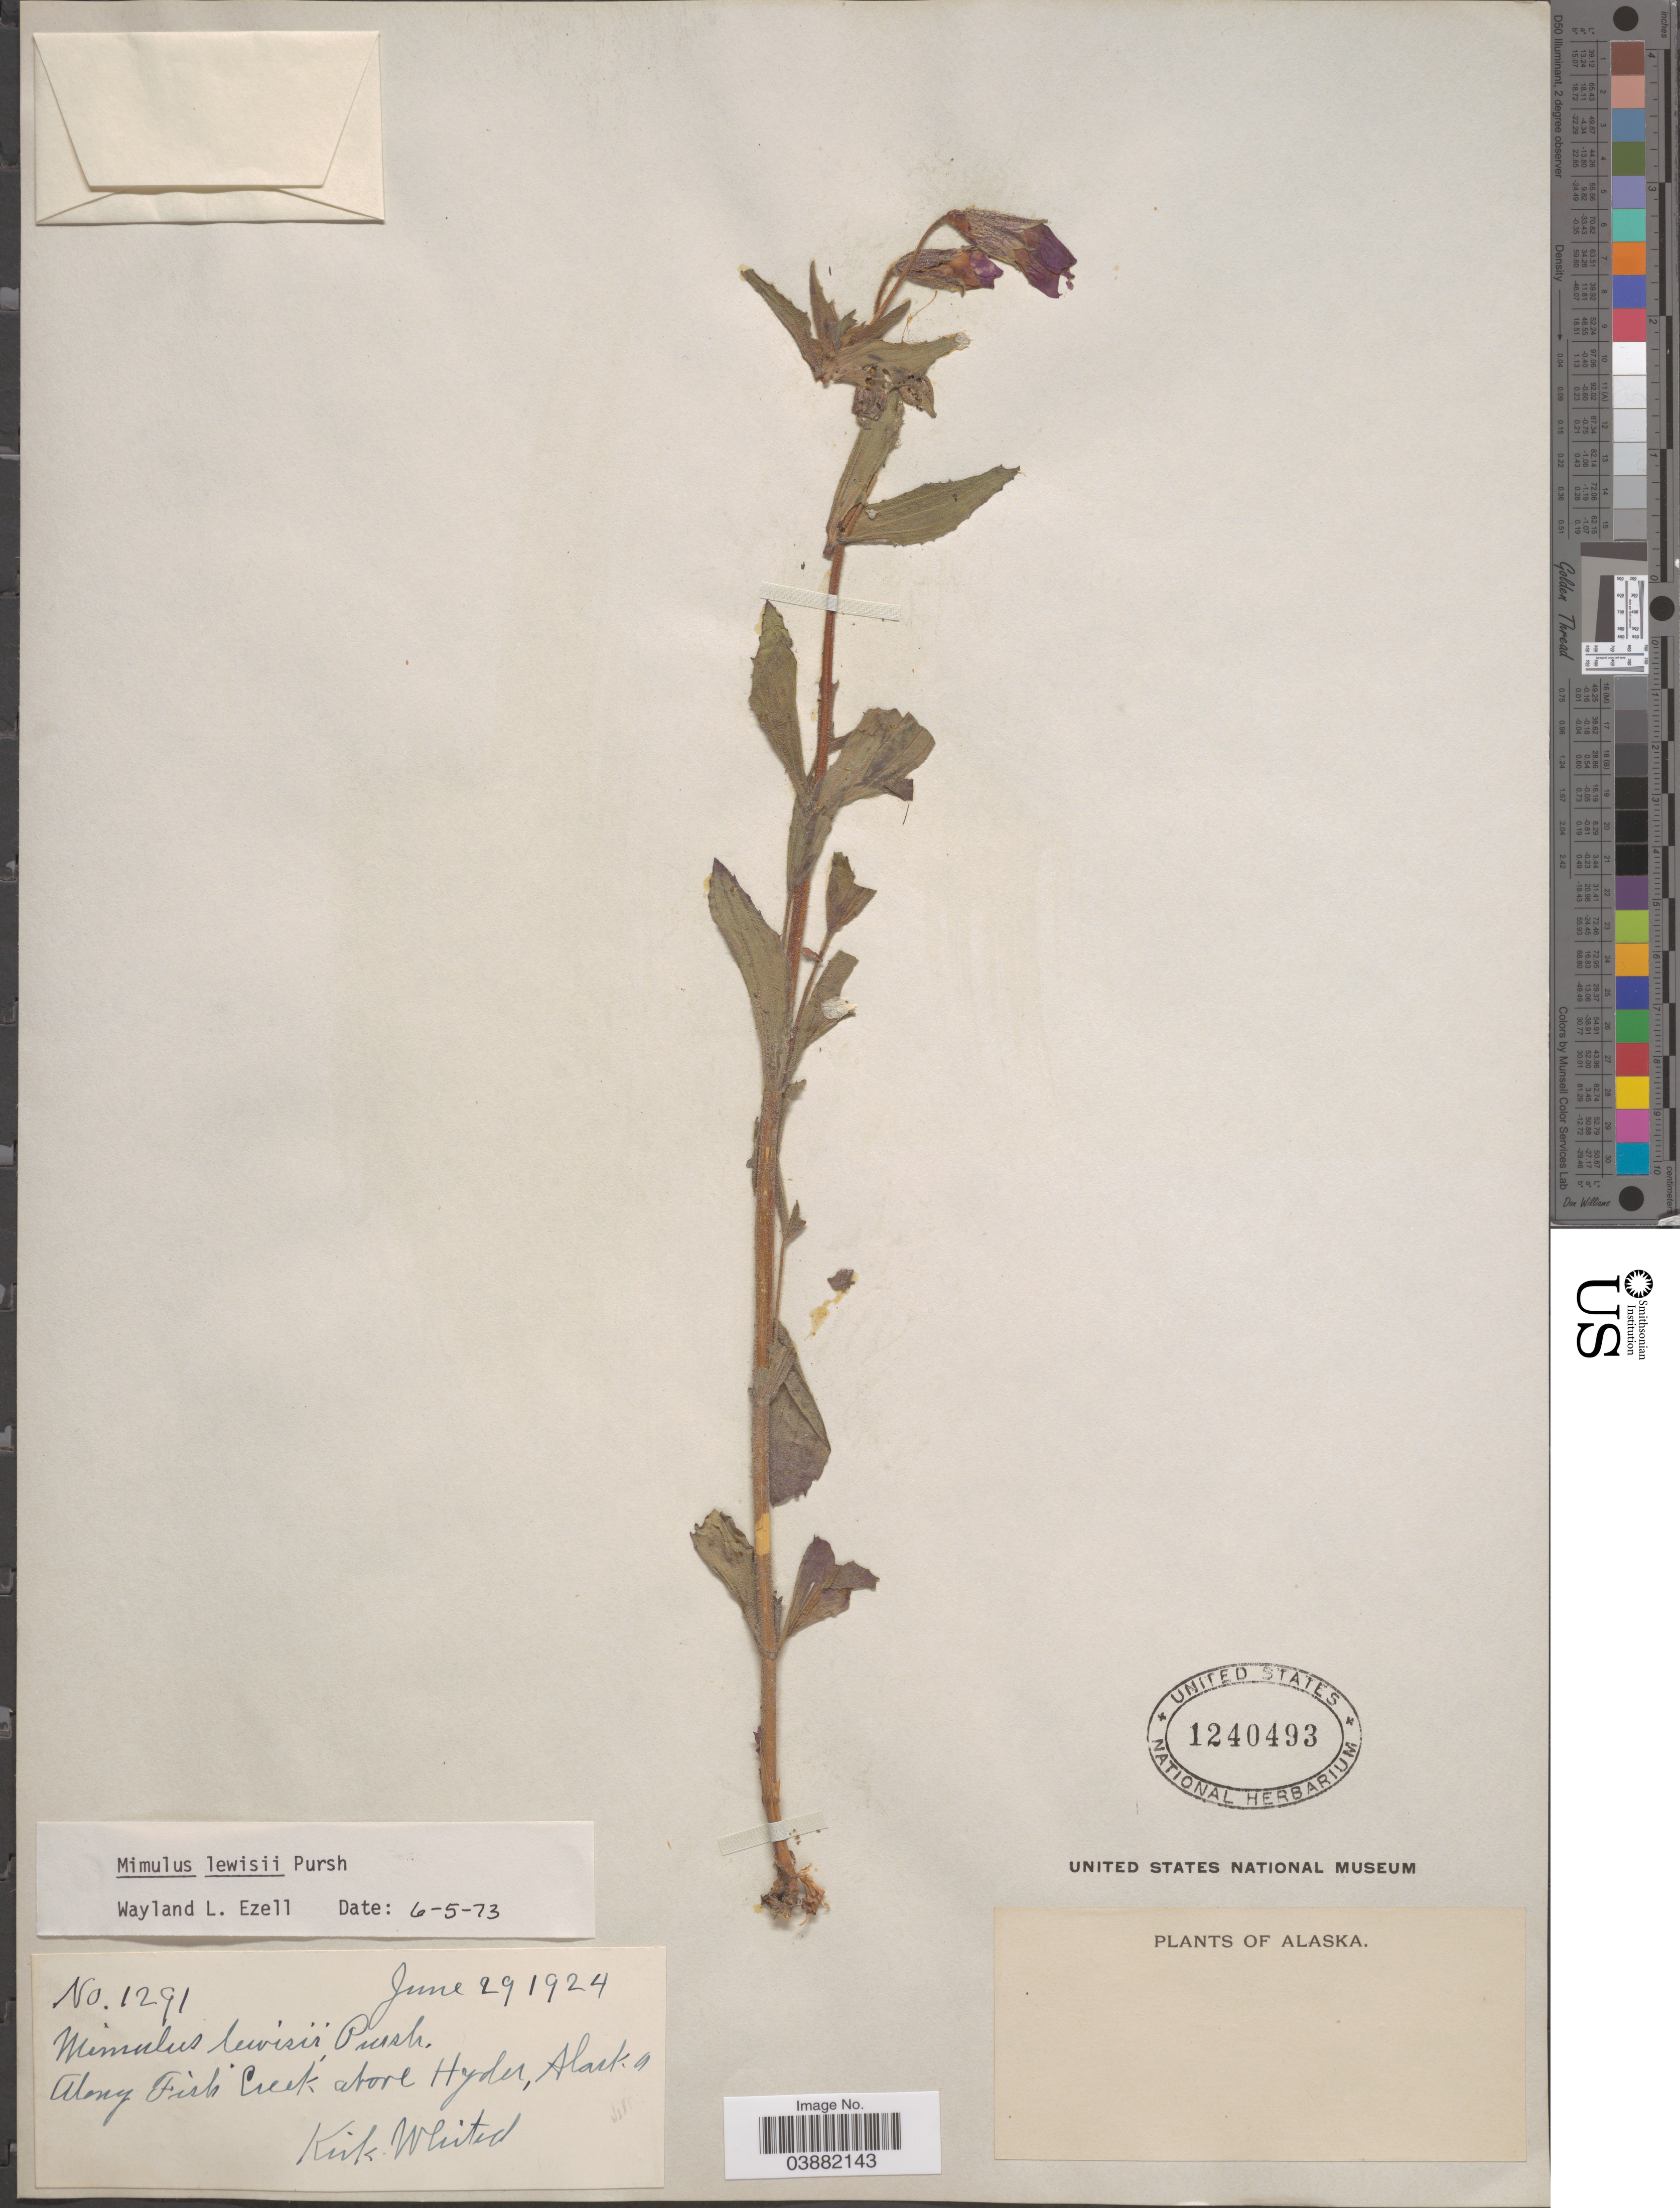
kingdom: Plantae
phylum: Tracheophyta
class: Magnoliopsida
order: Lamiales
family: Phrymaceae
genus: Mimulus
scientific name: Mimulus lewisii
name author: Pursh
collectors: K. Whited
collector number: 1291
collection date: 1924-06-29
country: United States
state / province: Alaska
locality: Along Fish Creek above Hyder.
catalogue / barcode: US 1240493